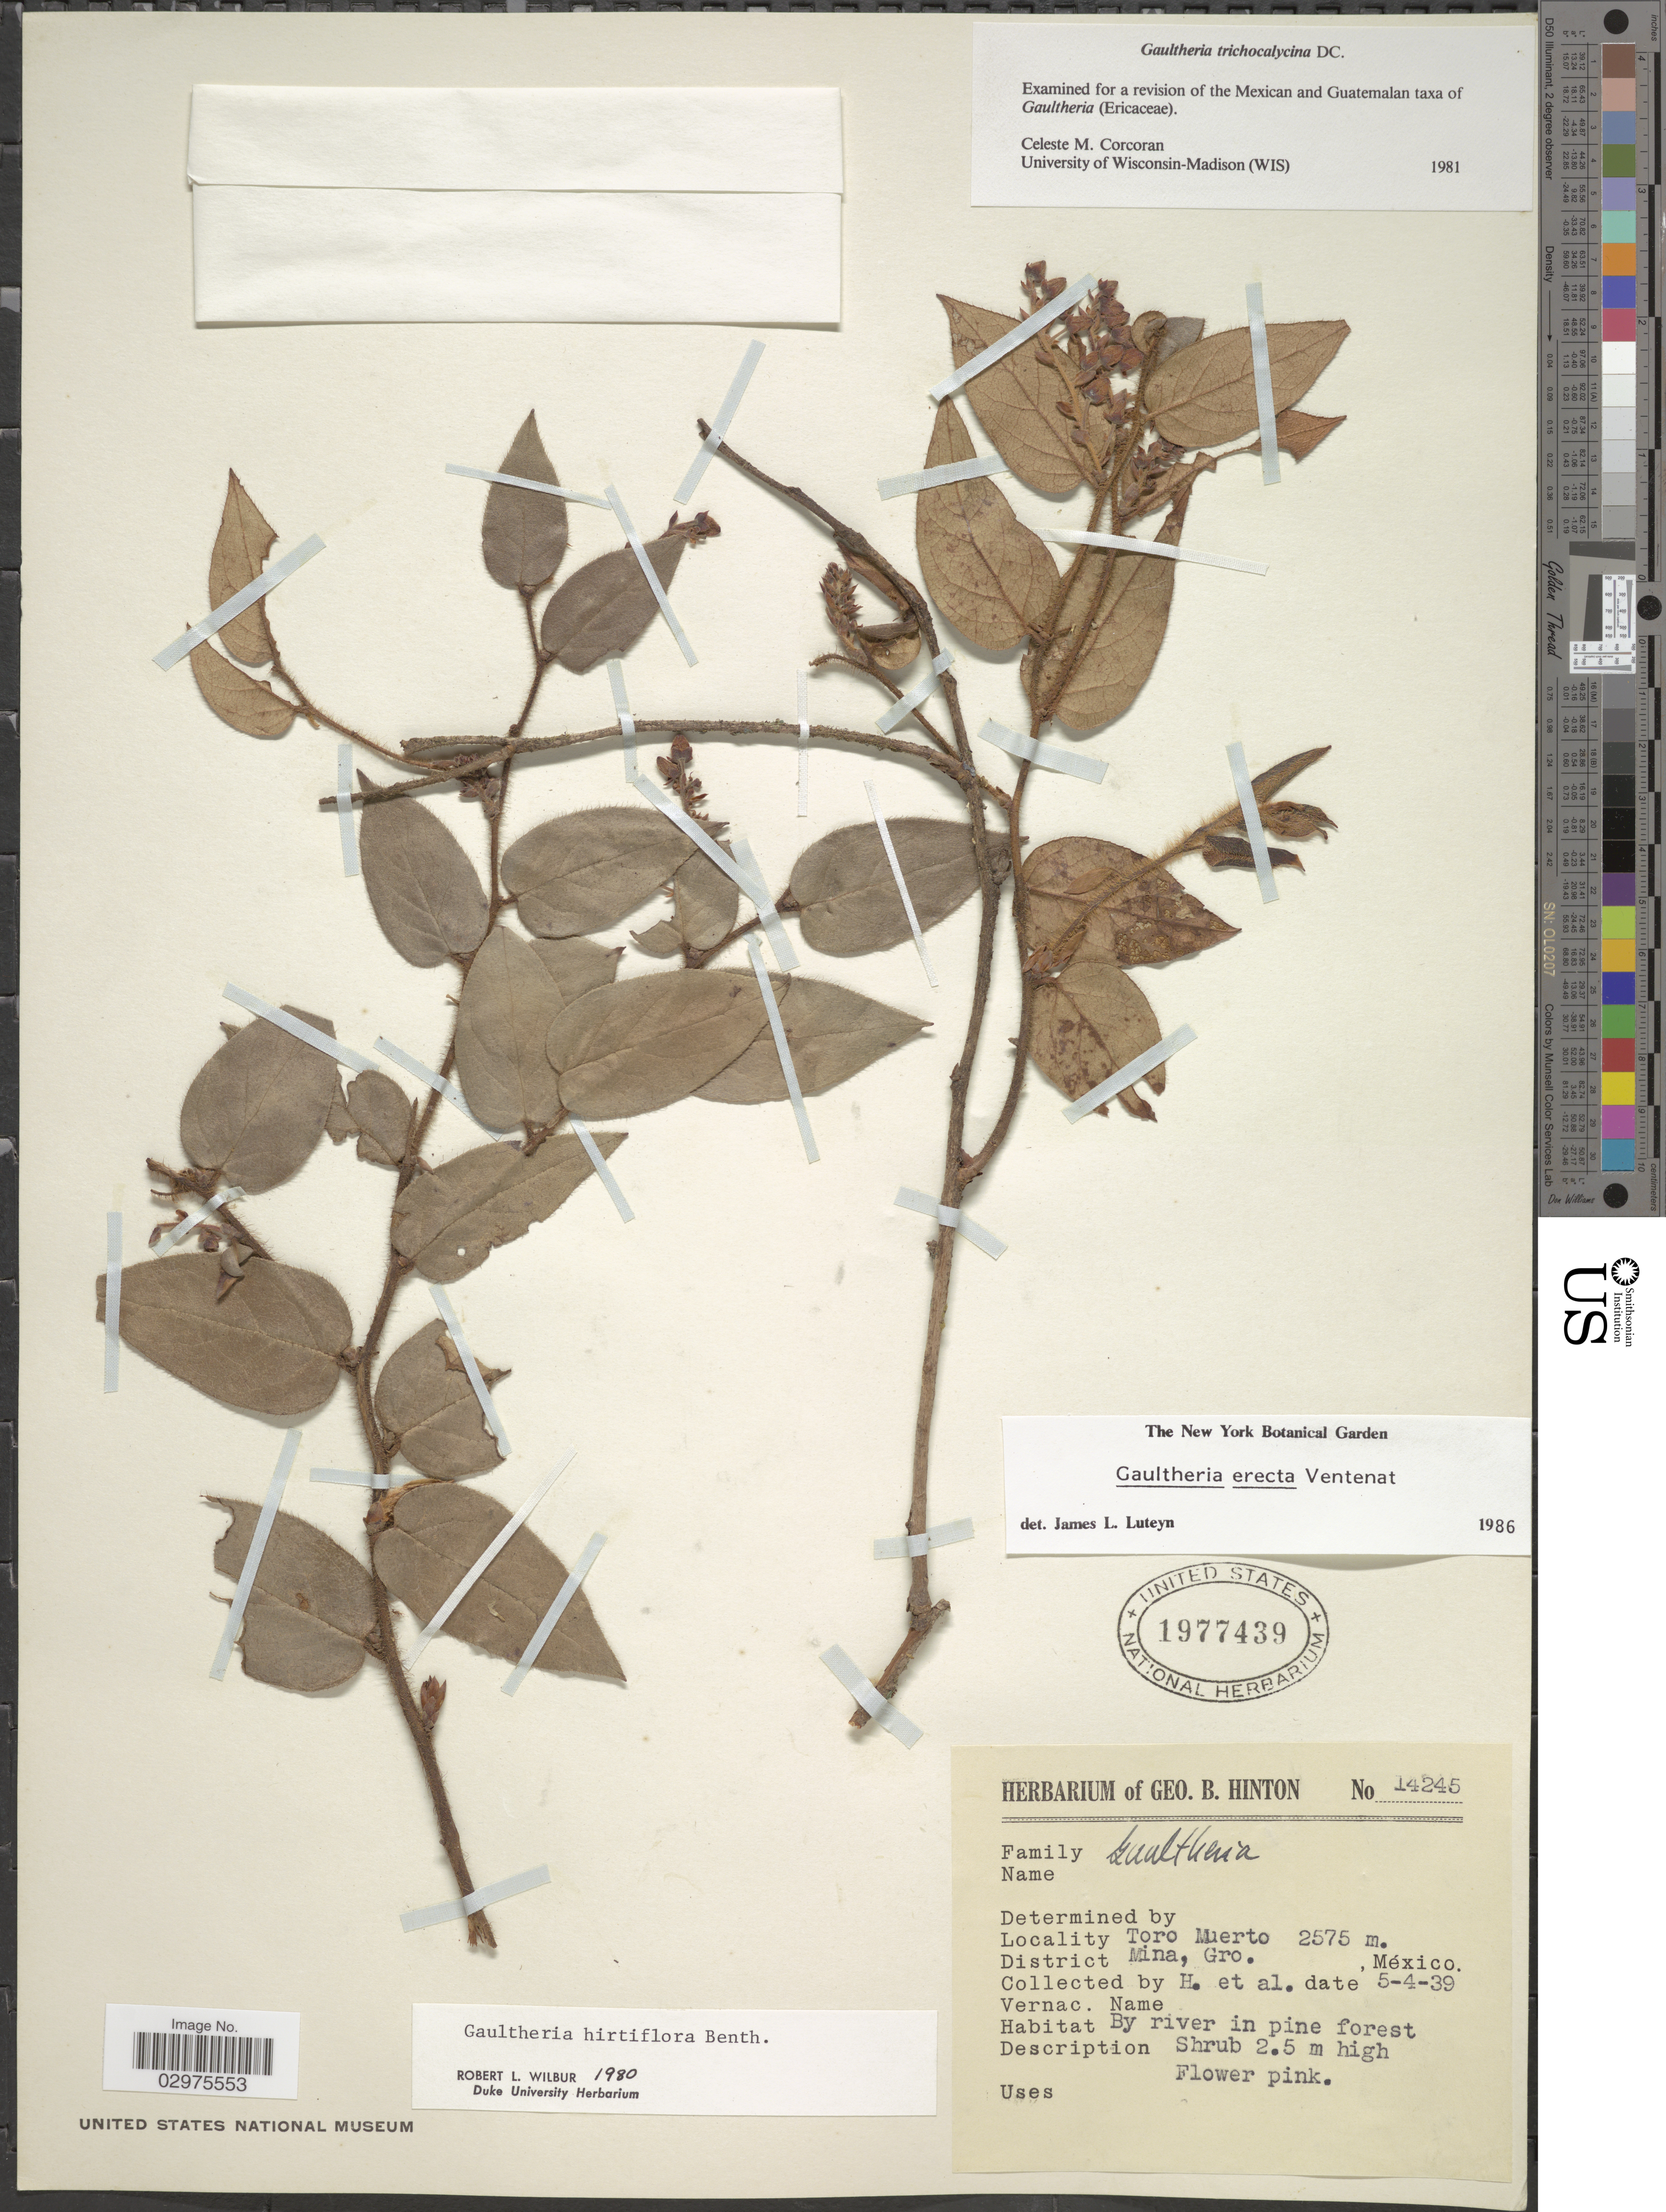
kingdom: Plantae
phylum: Tracheophyta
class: Magnoliopsida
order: Ericales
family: Ericaceae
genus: Gaultheria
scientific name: Gaultheria erecta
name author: Vent.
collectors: G. B. Hinton & et al.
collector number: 14245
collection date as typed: Transcribed d/m/y: 5/4/39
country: Mexico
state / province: Guerrero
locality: Toro Muerto. District Mina.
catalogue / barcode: US 1977439